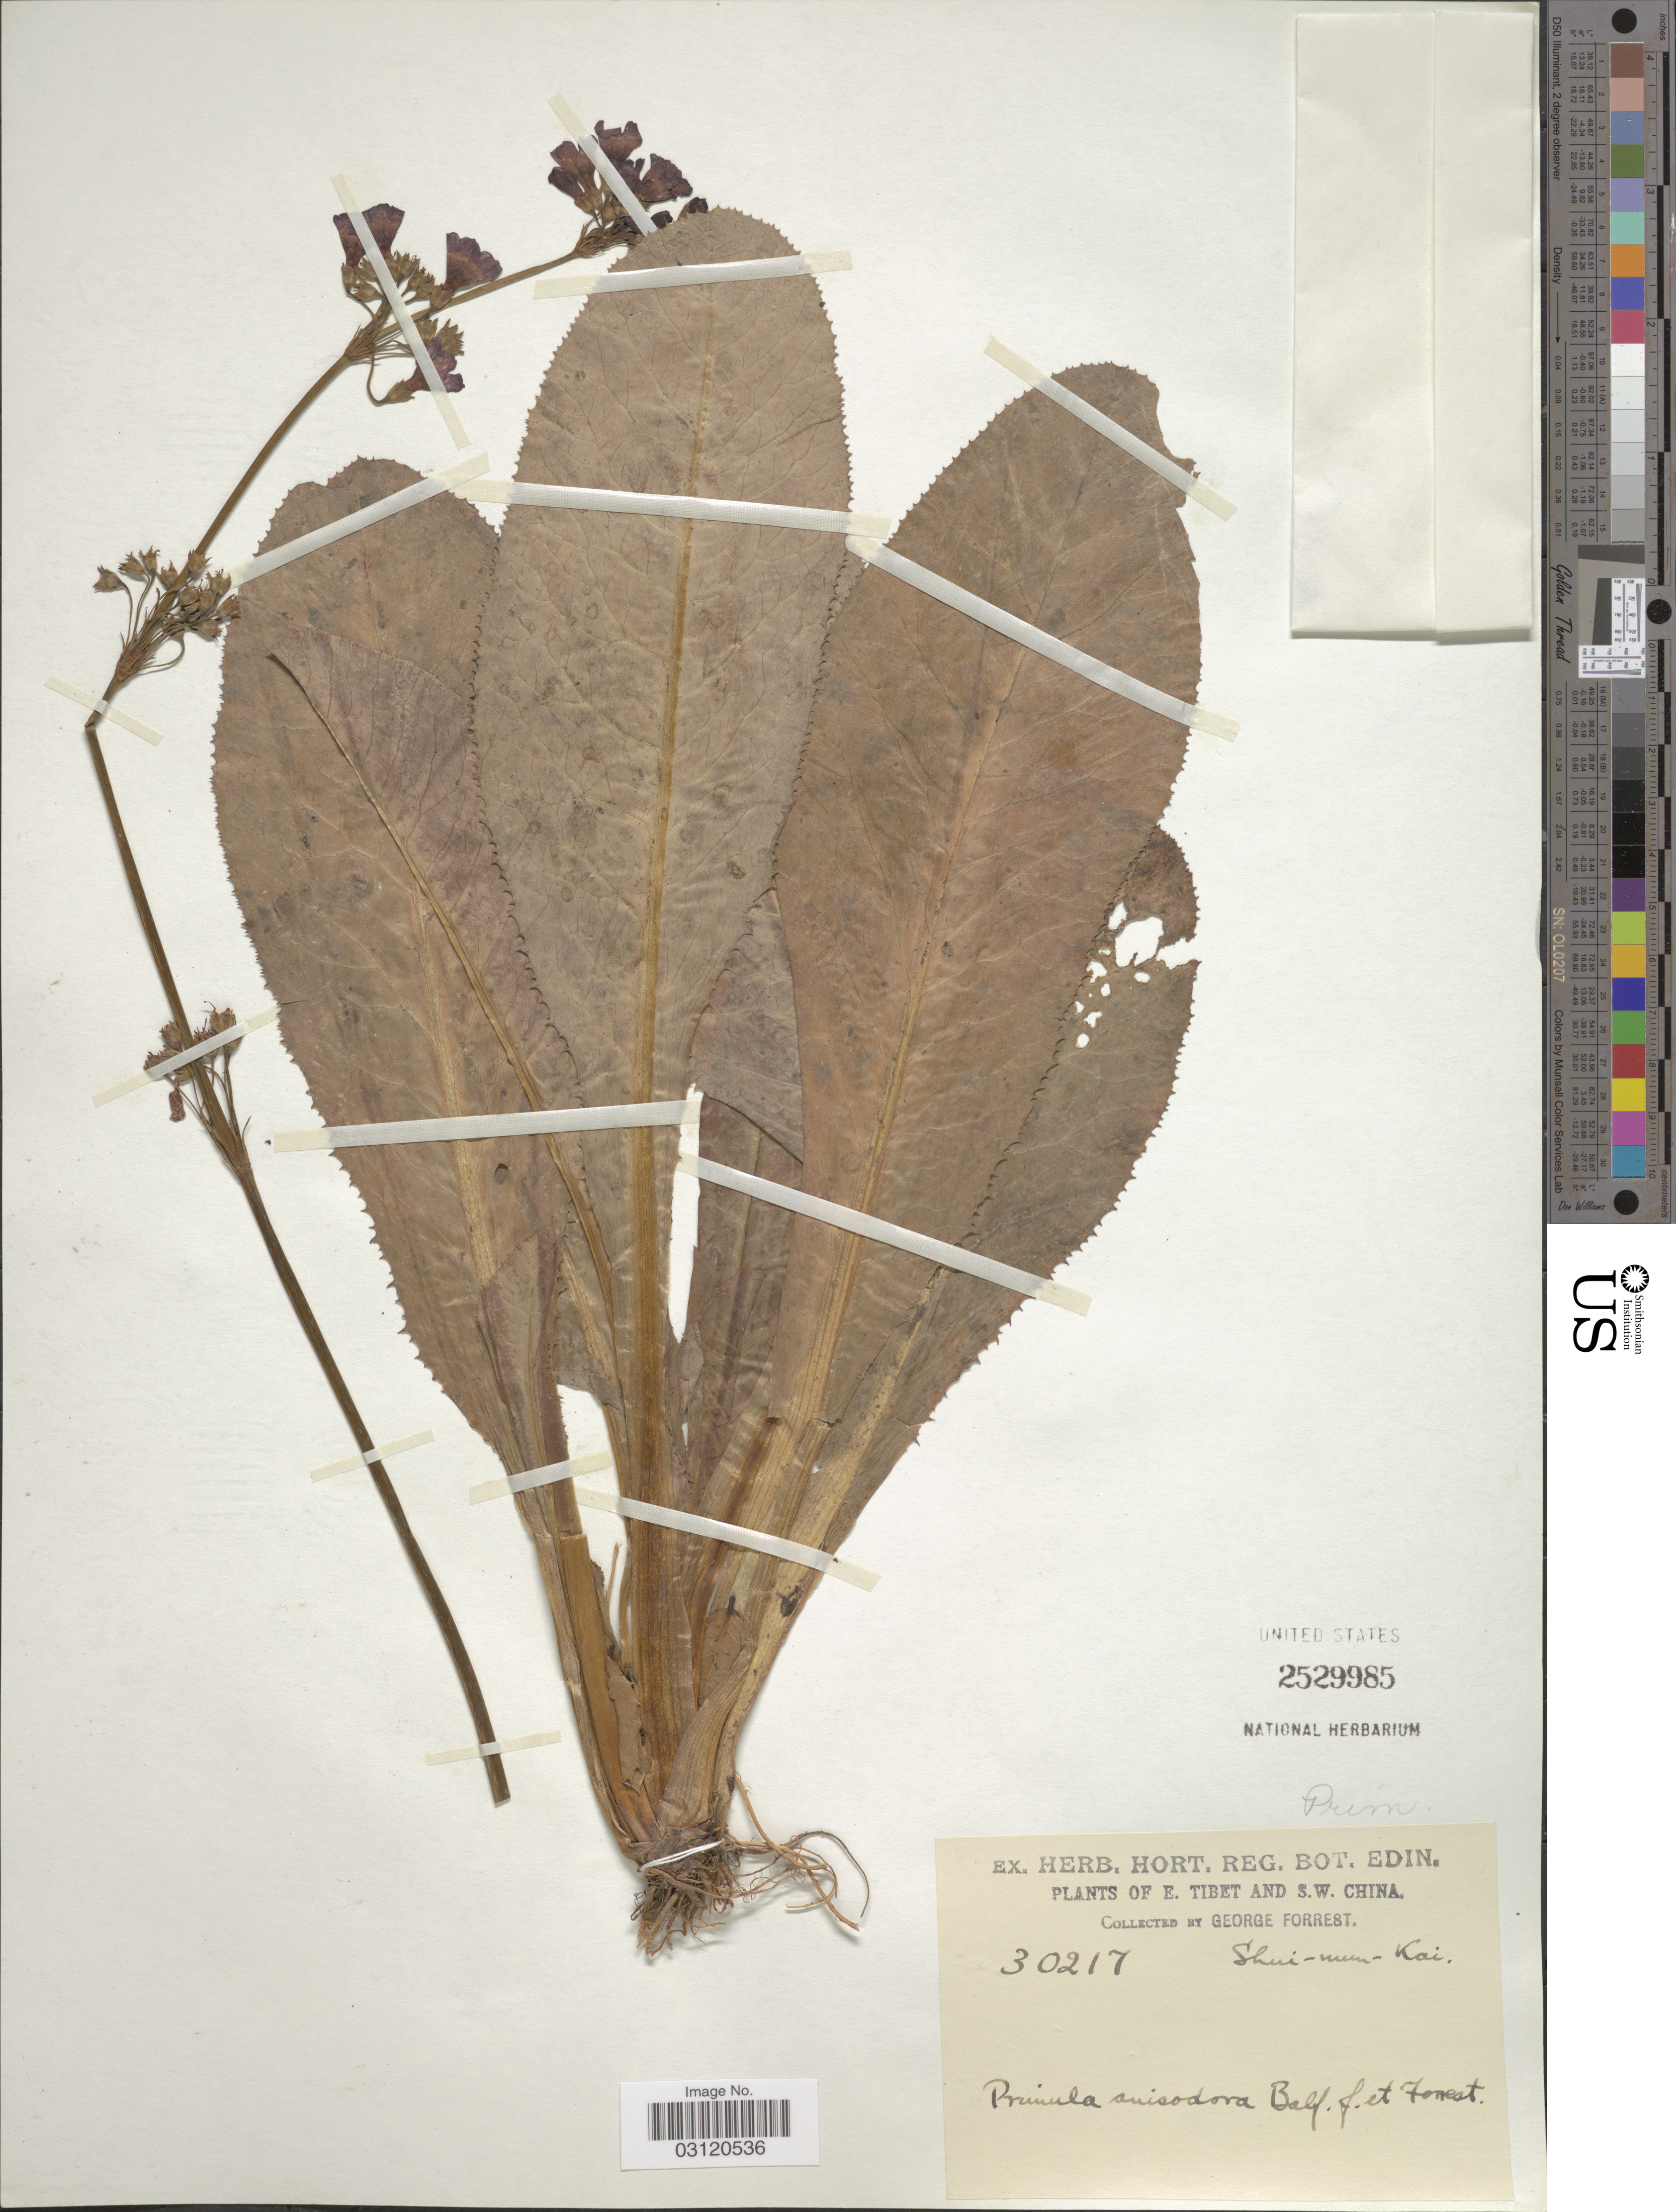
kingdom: Plantae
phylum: Tracheophyta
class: Magnoliopsida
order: Ericales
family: Primulaceae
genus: Primula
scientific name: Primula anisodora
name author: Balf. f. & Forrest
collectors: G. Forrest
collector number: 30217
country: China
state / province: Xizang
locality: E. Tibet and S.W. China, Shui-mun [interpreted]-Kai.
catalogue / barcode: US 2529985